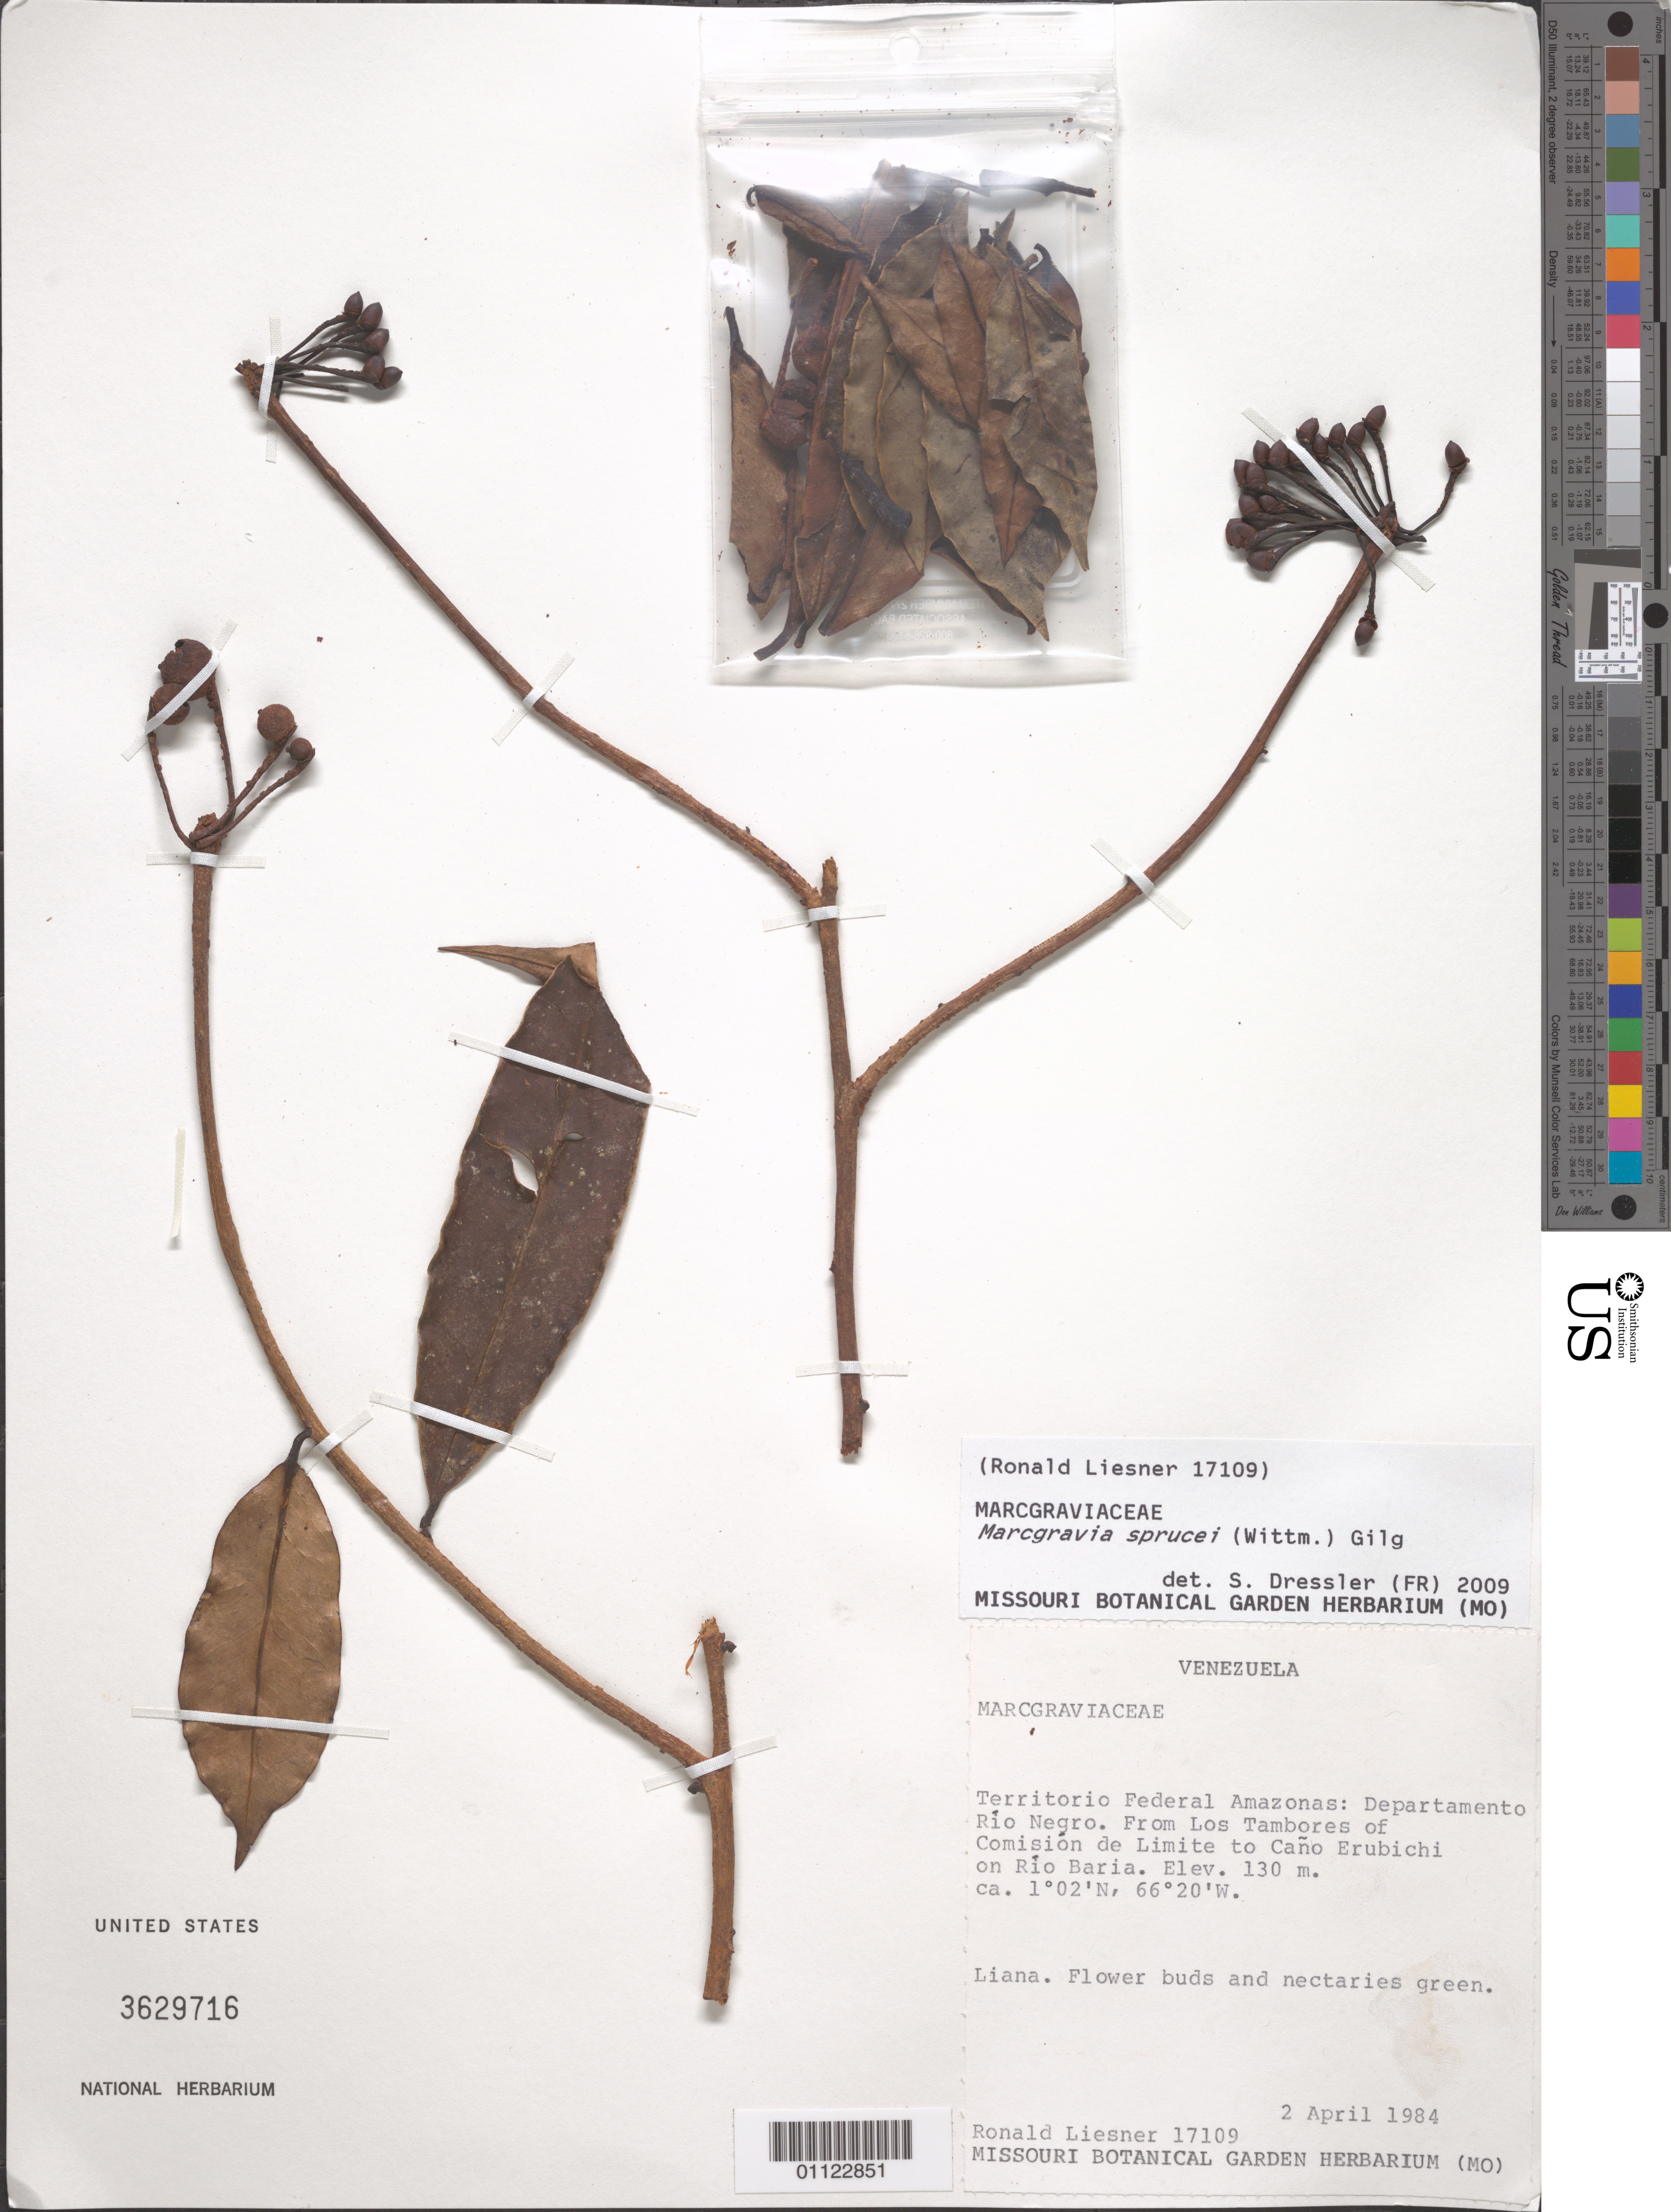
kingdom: Plantae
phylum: Tracheophyta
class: Magnoliopsida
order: Ericales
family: Marcgraviaceae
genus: Marcgravia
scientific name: Marcgravia sprucei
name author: (Wittm.) Gilg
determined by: Dressler, S., (FR), Forschungsinstitut Und Naturmuseum Senckenberg (GERMANY)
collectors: R. L. Liesner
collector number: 17109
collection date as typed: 2-Apr-84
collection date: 1984-04-02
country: Venezuela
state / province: Amazonas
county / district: Río Negro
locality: Los Tambores of Comision de Limite to Caño Erubichi on Río Baria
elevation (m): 130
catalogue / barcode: US 3629716